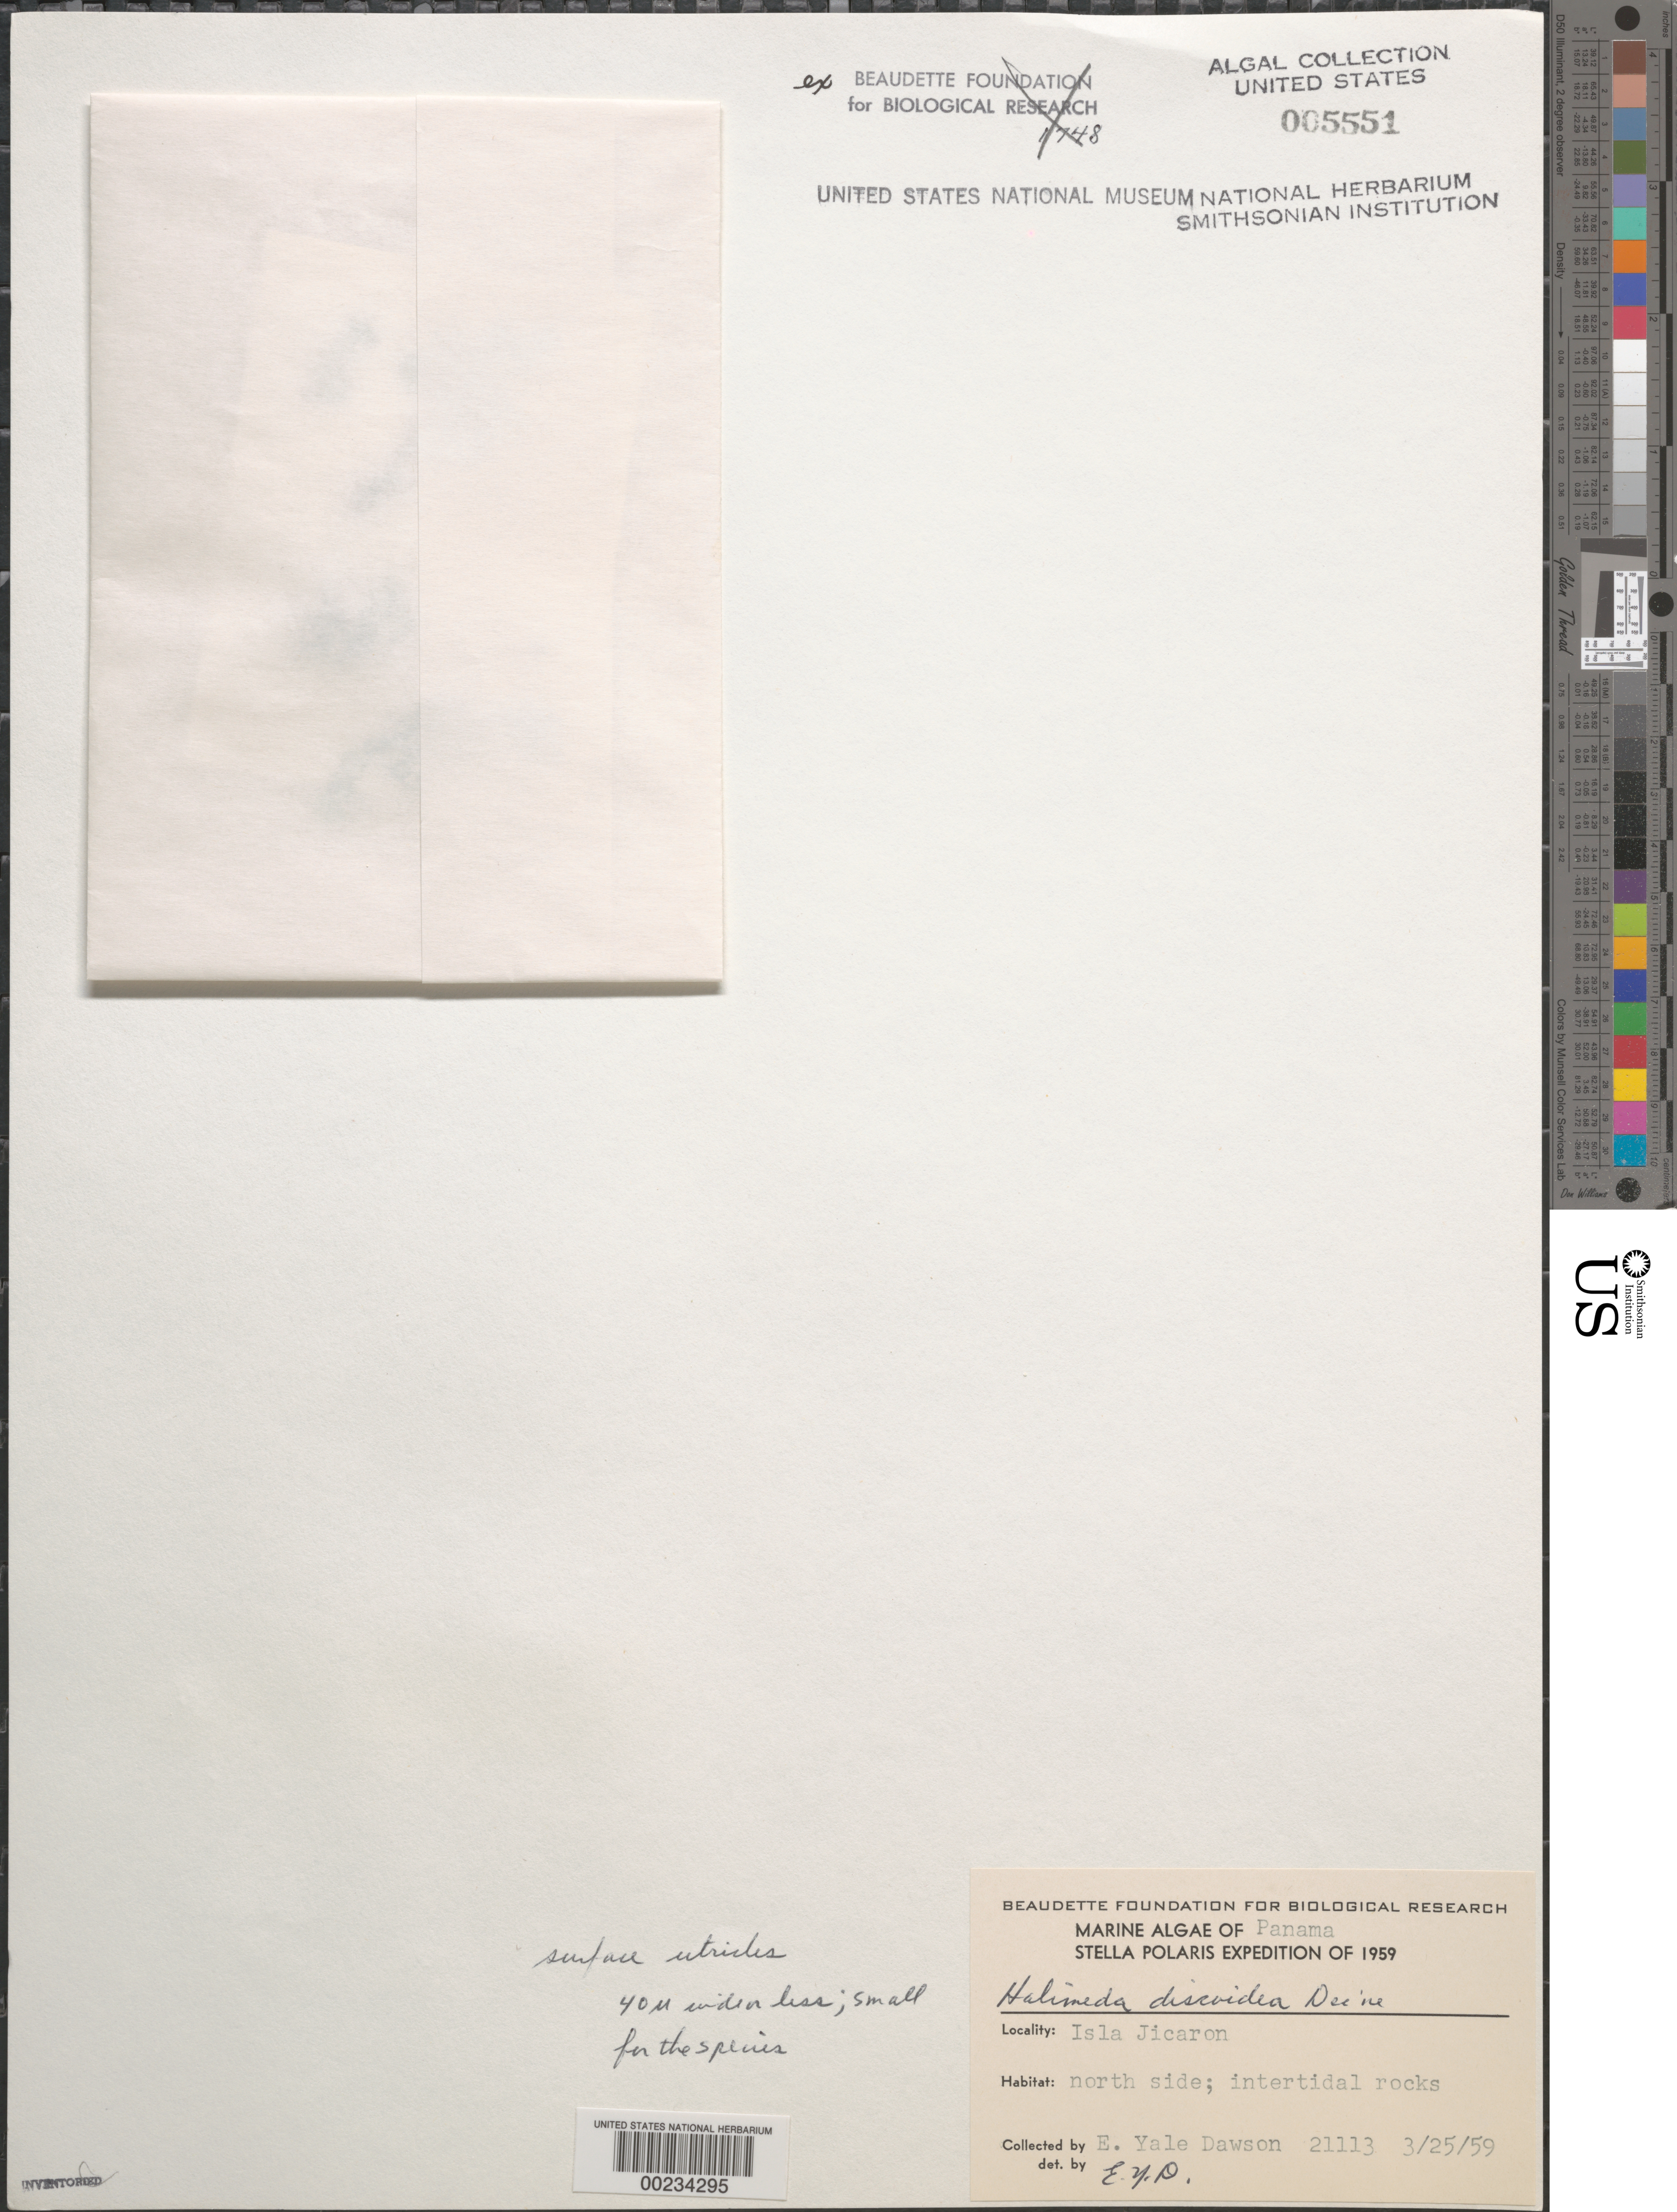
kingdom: Plantae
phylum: Chlorophyta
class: Ulvophyceae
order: Bryopsidales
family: Halimedaceae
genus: Halimeda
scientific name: Halimeda discoidea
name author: Decne.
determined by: Dawson, E. Y.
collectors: E. Y. Dawson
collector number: EYD 21113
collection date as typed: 25 Mar 1959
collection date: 1959-03-25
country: Panama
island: Jicarón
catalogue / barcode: US 5551